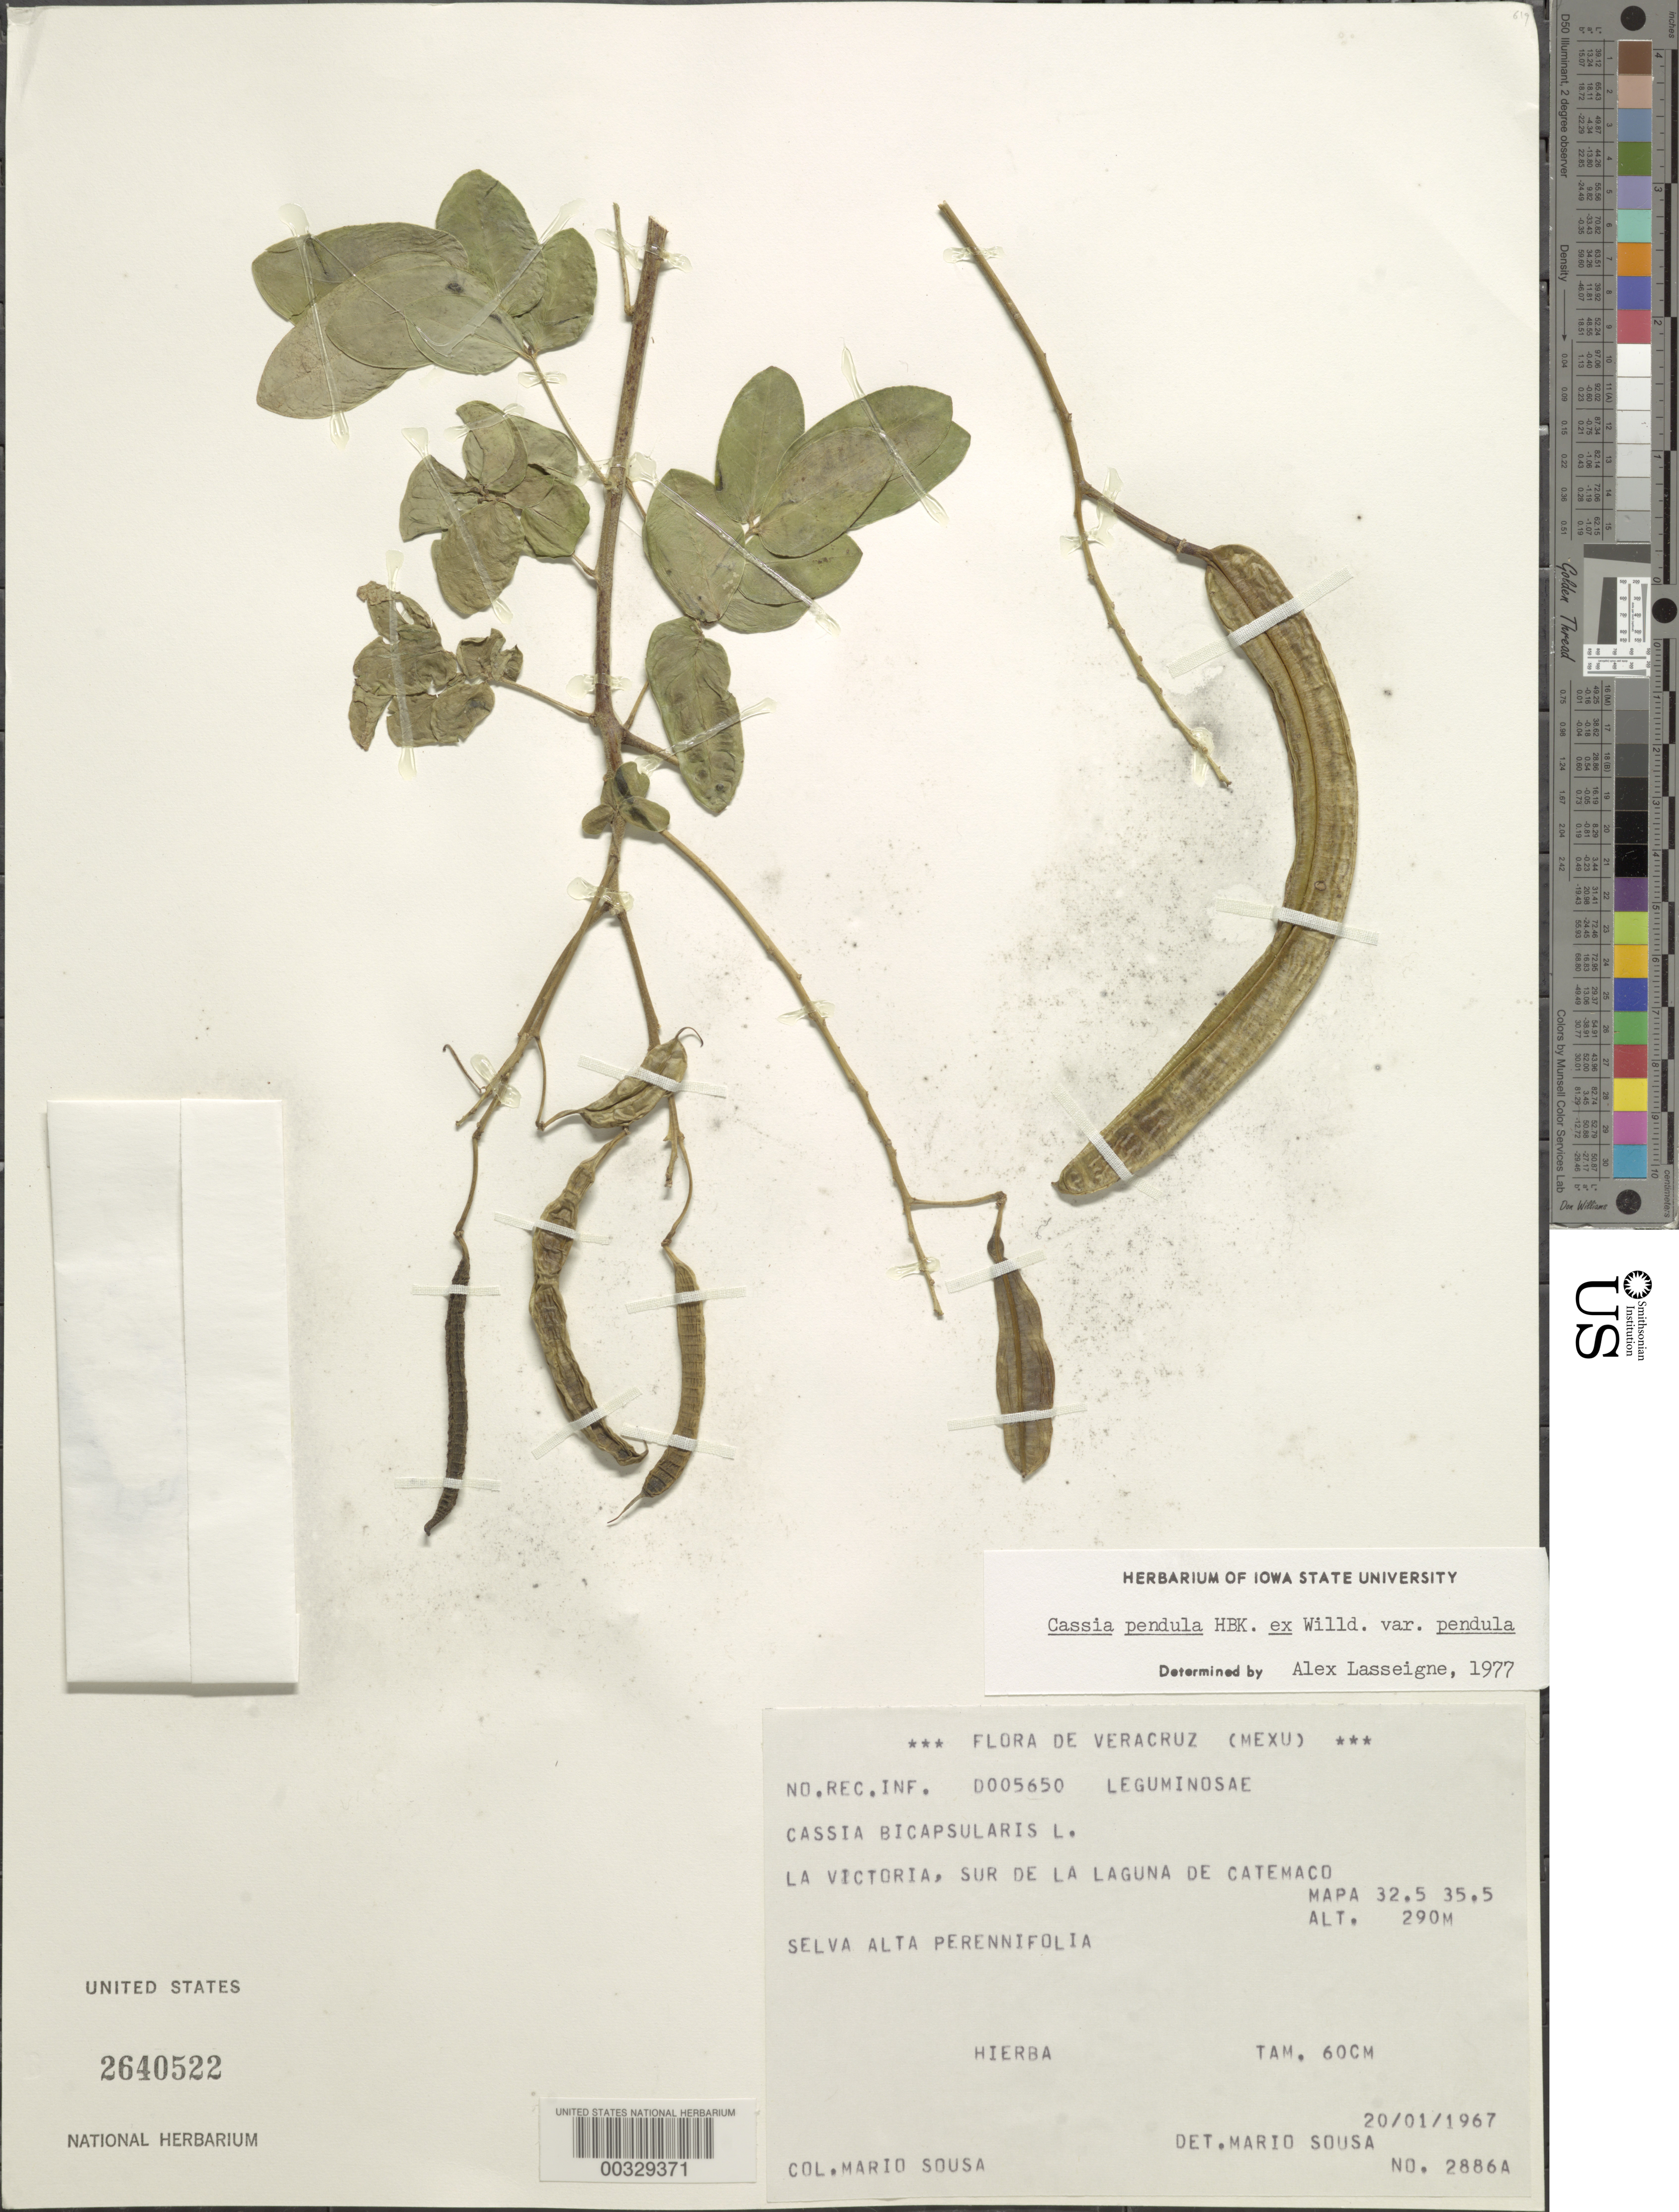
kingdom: Plantae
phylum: Tracheophyta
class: Magnoliopsida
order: Fabales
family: Fabaceae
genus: Senna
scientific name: Senna pendula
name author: (Humb. & Bonpl. ex Willd.) H.S. Irwin & Barneby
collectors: M. Sousa S.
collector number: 2886a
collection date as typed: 20 Jan 1967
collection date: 1967-01-20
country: Mexico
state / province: Veracruz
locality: La Victoria, S of la laguna de catemaco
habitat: Tall forest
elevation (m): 290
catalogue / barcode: US 2640522